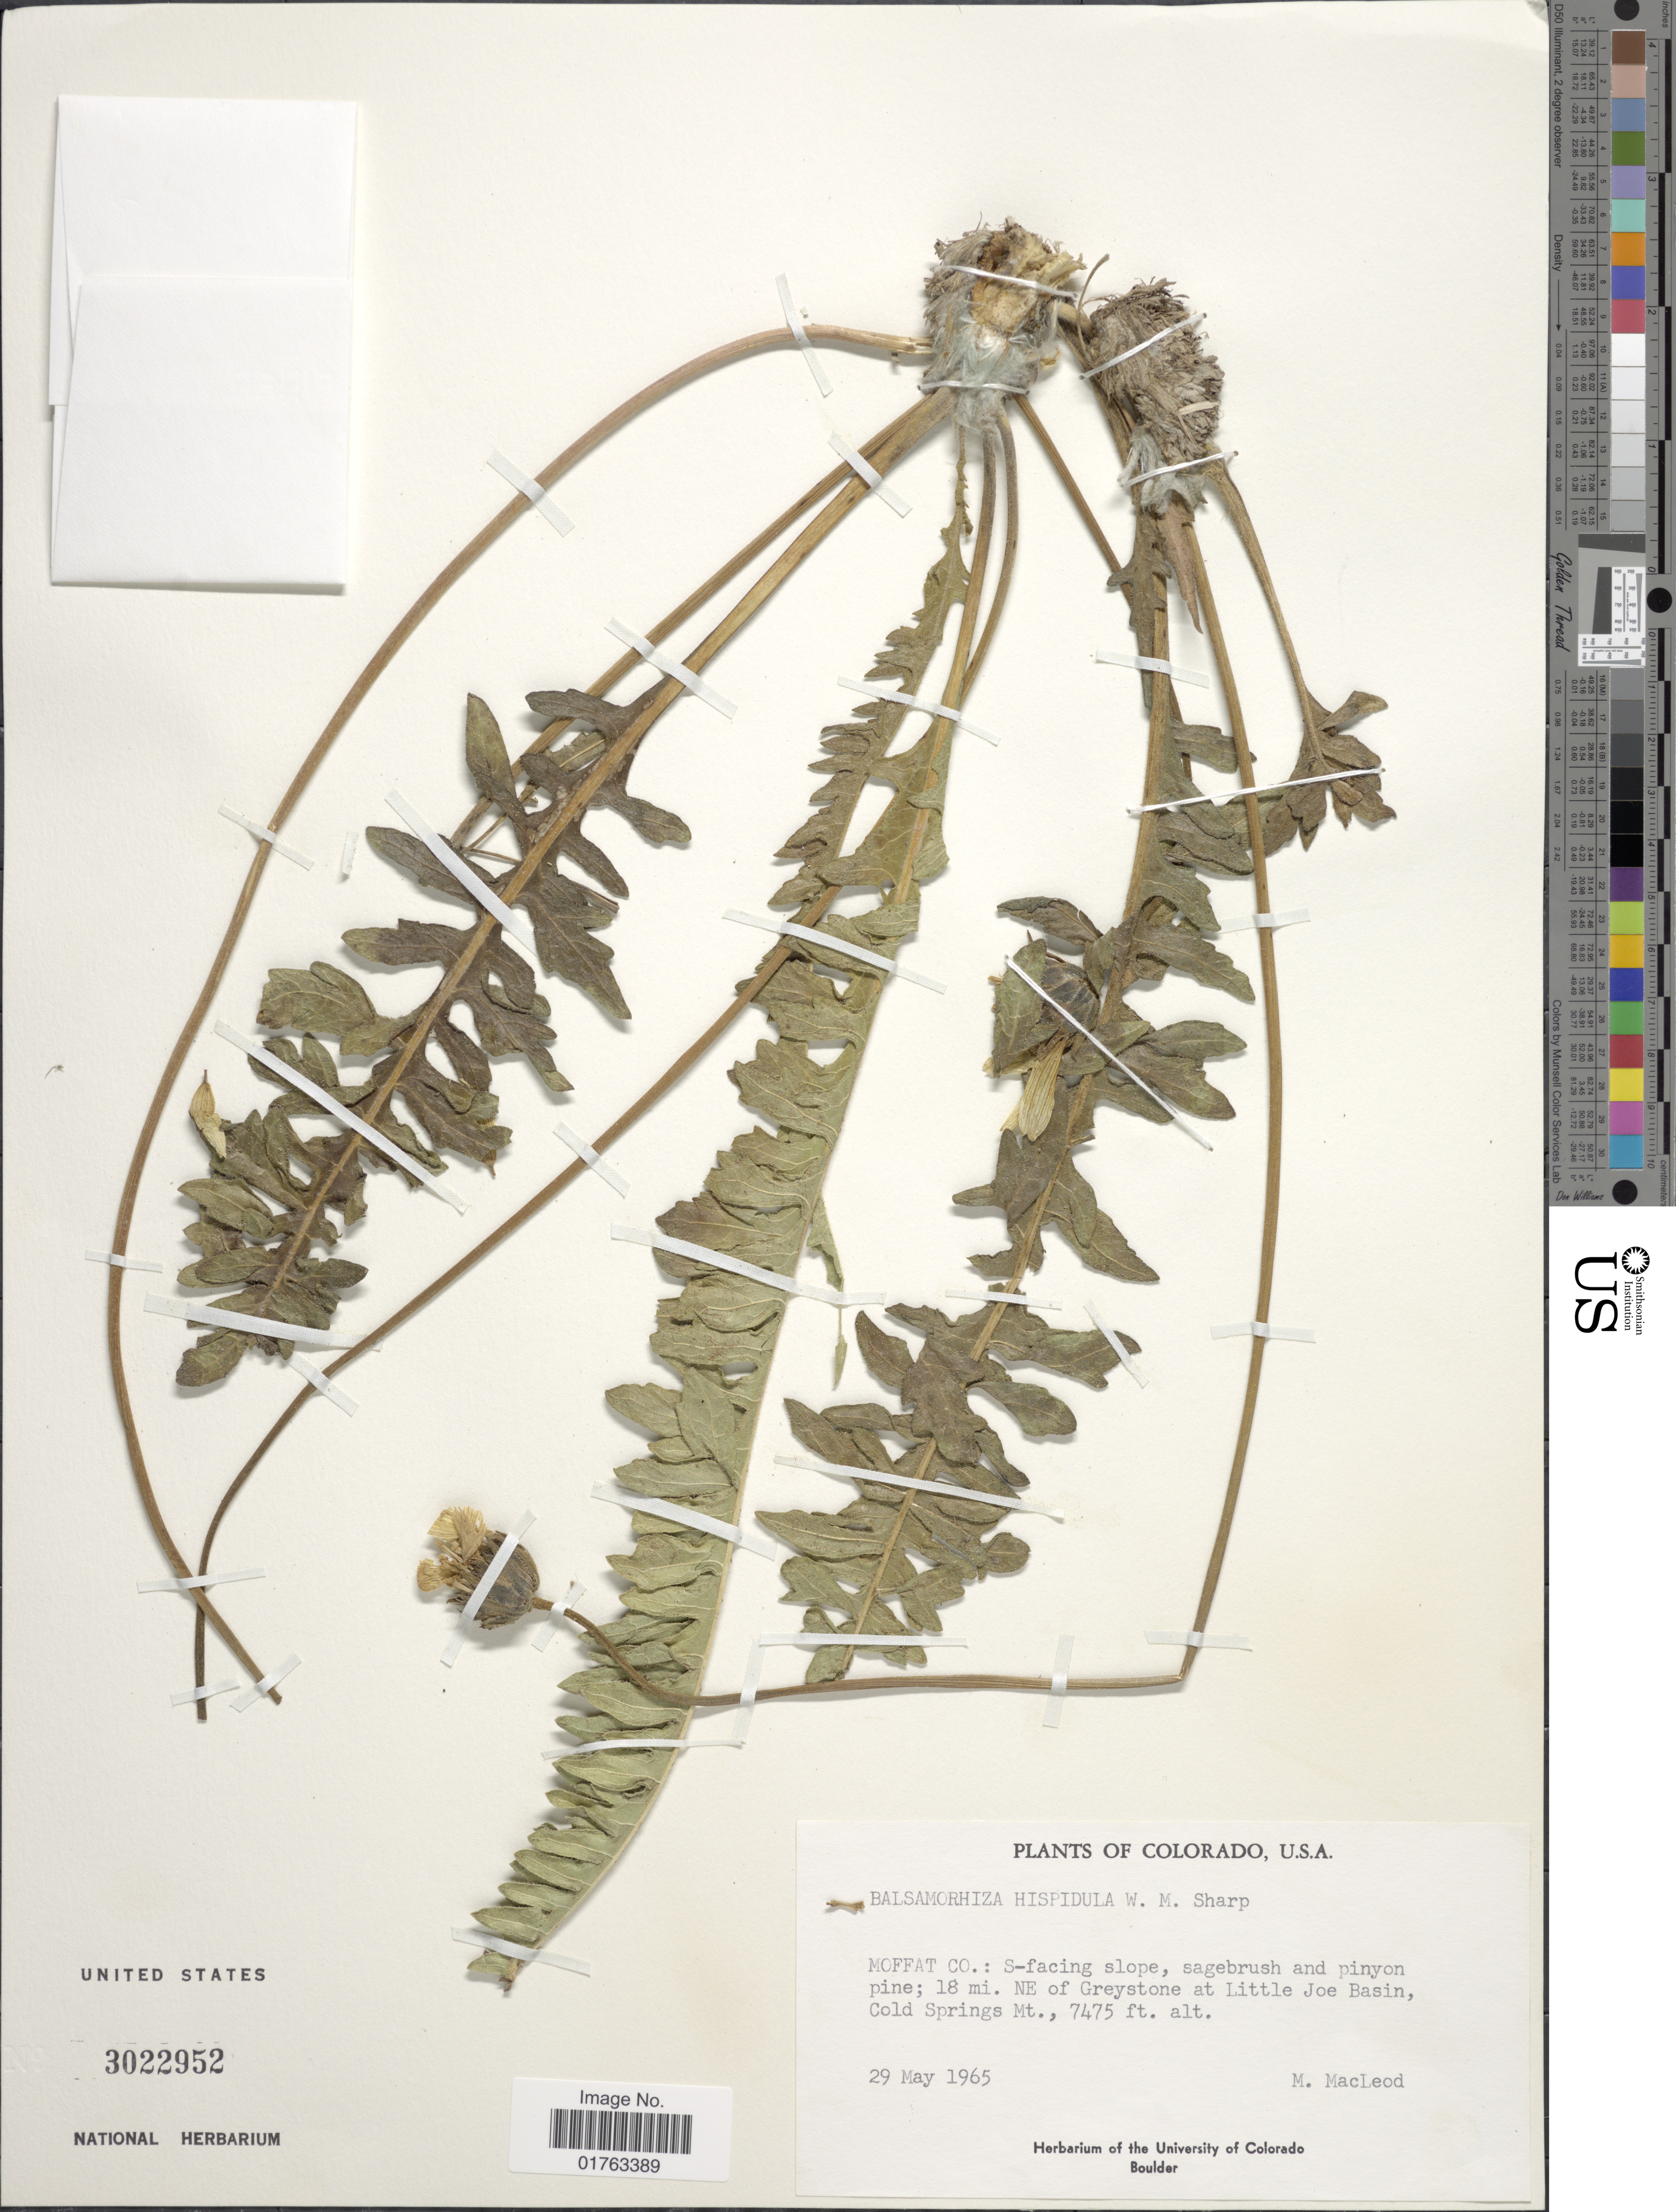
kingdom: Plantae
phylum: Tracheophyta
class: Magnoliopsida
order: Asterales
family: Asteraceae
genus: Balsamorhiza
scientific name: Balsamorhiza hispidula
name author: W.M. Sharp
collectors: M. Macleod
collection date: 1965-05-29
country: United States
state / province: Colorado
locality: Moffat Co.: 18 mi. NE of Greystone at Little Joe Basin Cold Springs Mt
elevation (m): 2278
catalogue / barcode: US 3022952